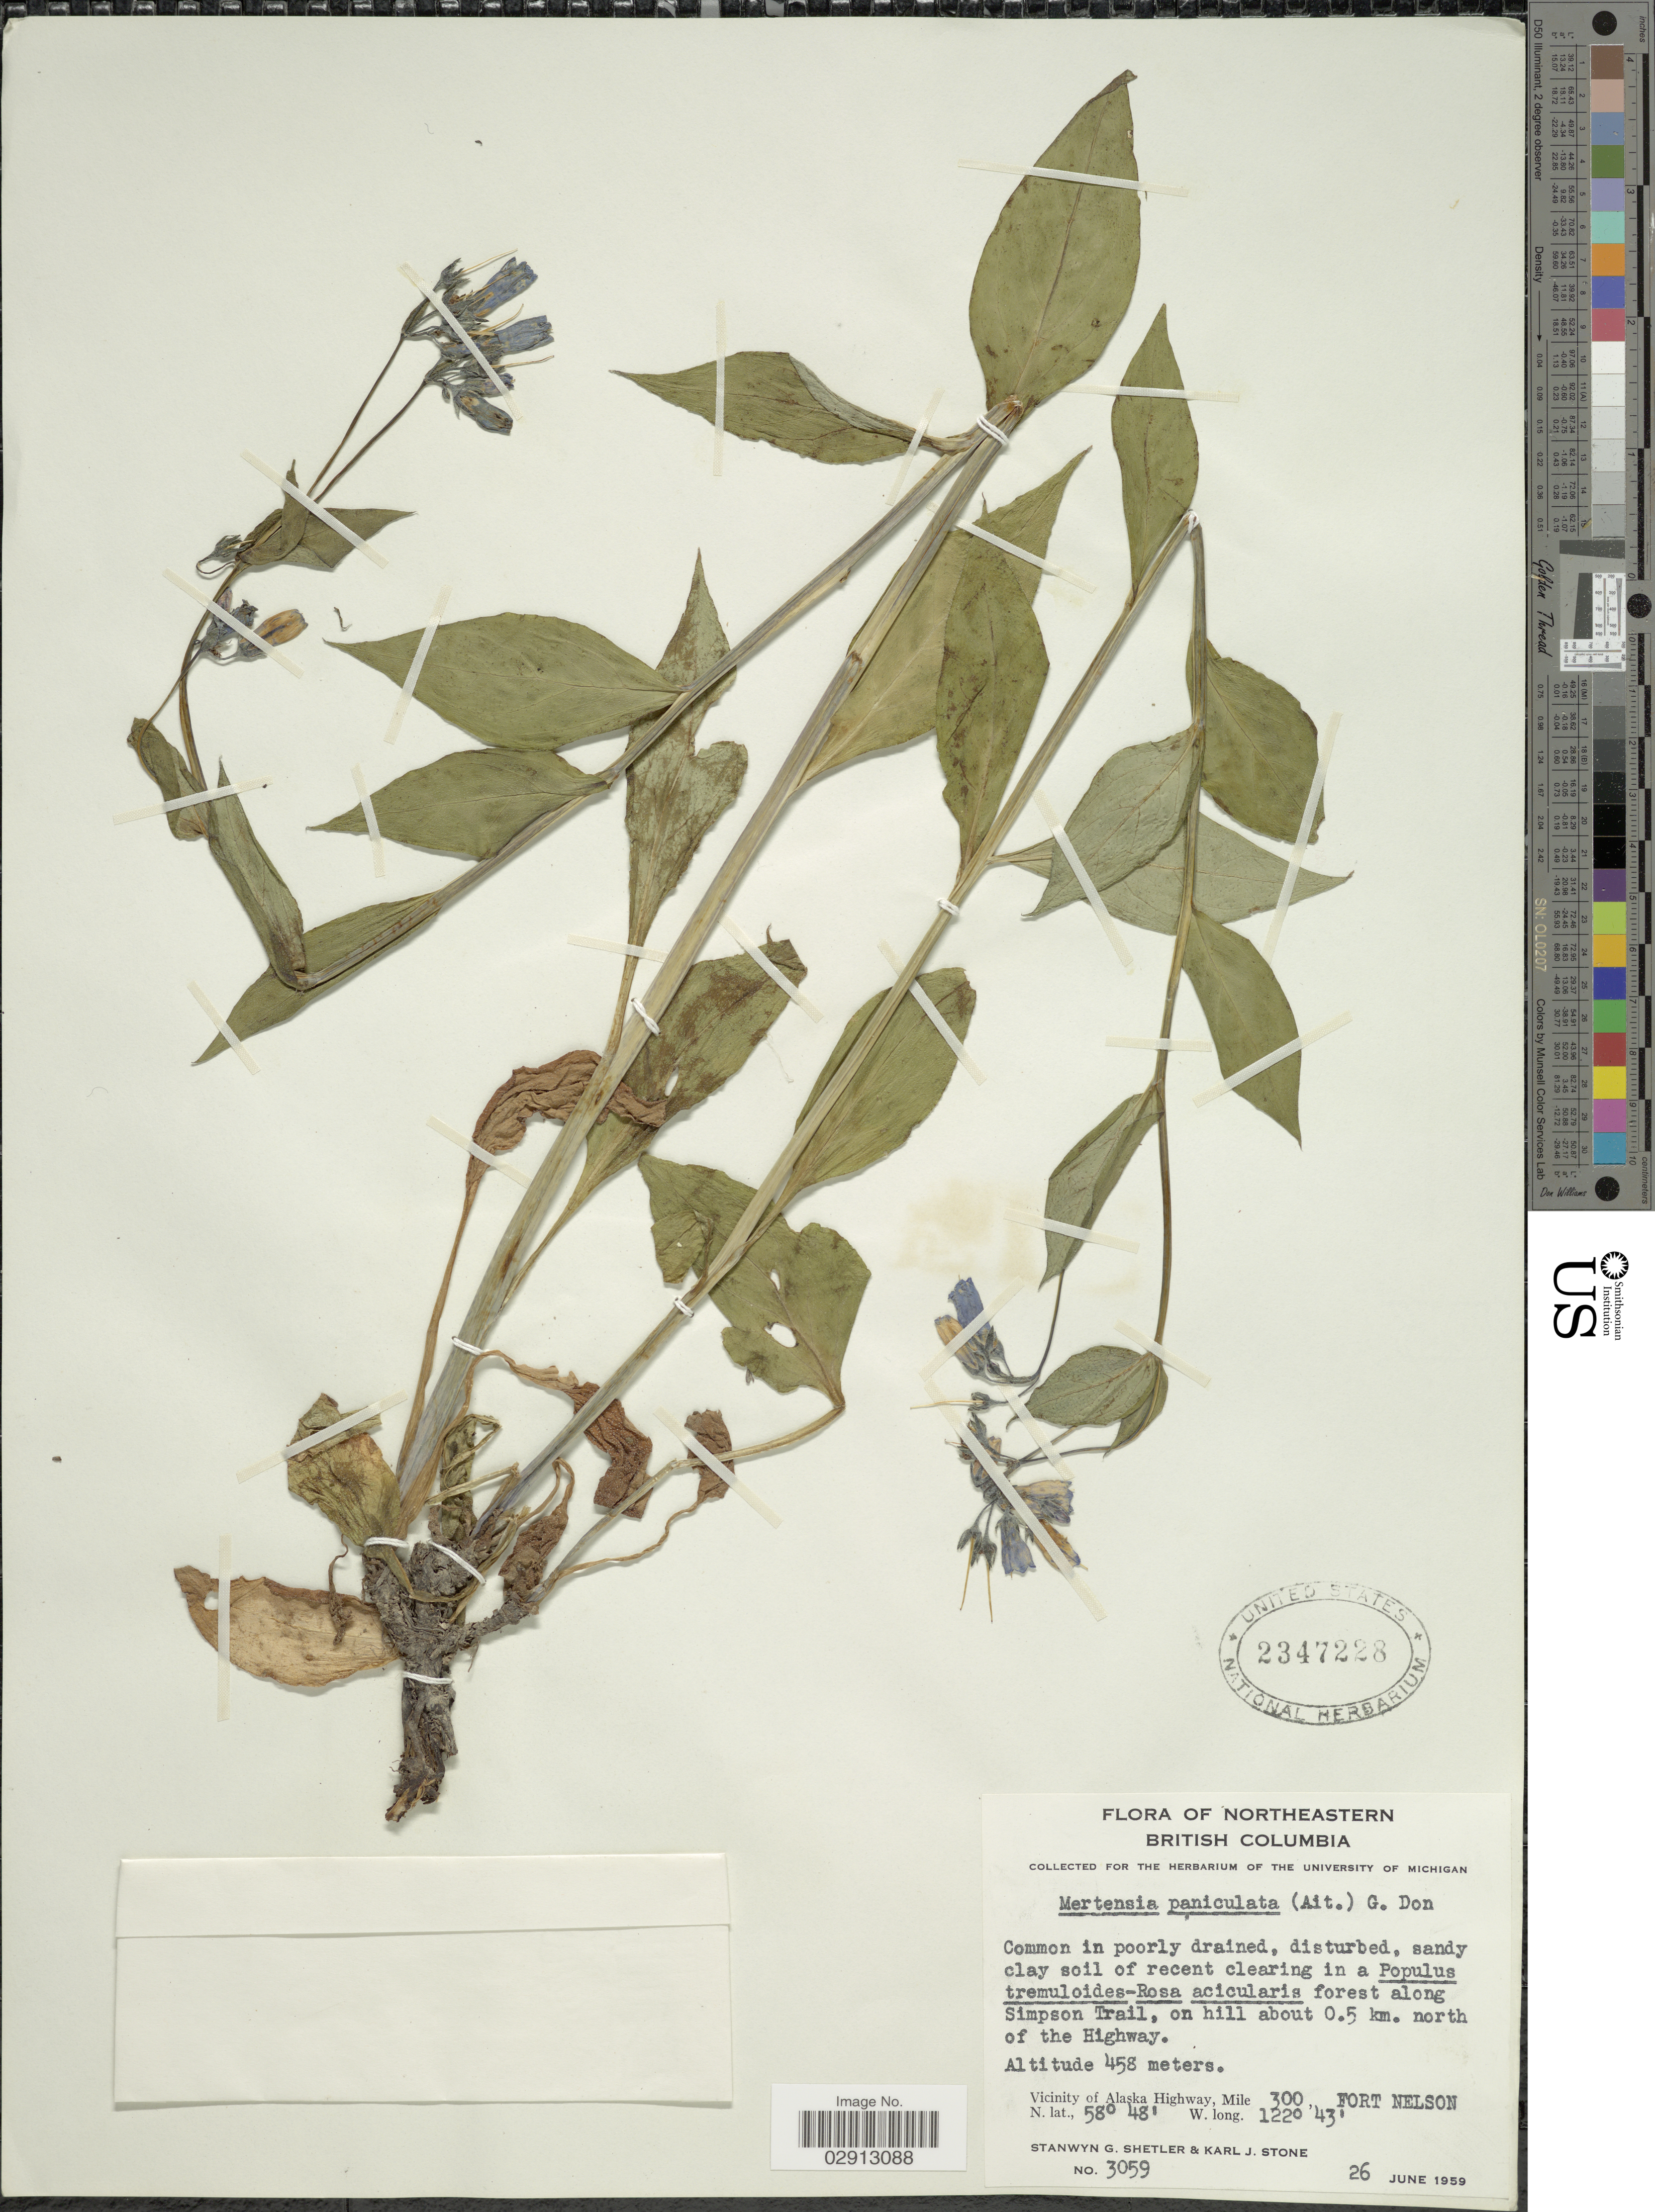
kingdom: Plantae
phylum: Tracheophyta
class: Magnoliopsida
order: Boraginales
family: Boraginaceae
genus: Mertensia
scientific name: Mertensia paniculata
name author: (Aiton) G. Don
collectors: S. Shetler & K. J. Stone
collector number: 3059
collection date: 1959-06-26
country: Canada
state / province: British Columbia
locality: Norhteastern British Columbia. Along Simpson Trail, on hill about 0.5 km north of the Highway. Vicinity of Alaska Highway, MIle 300, Fort Nelson.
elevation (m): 458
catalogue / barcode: US 2347228